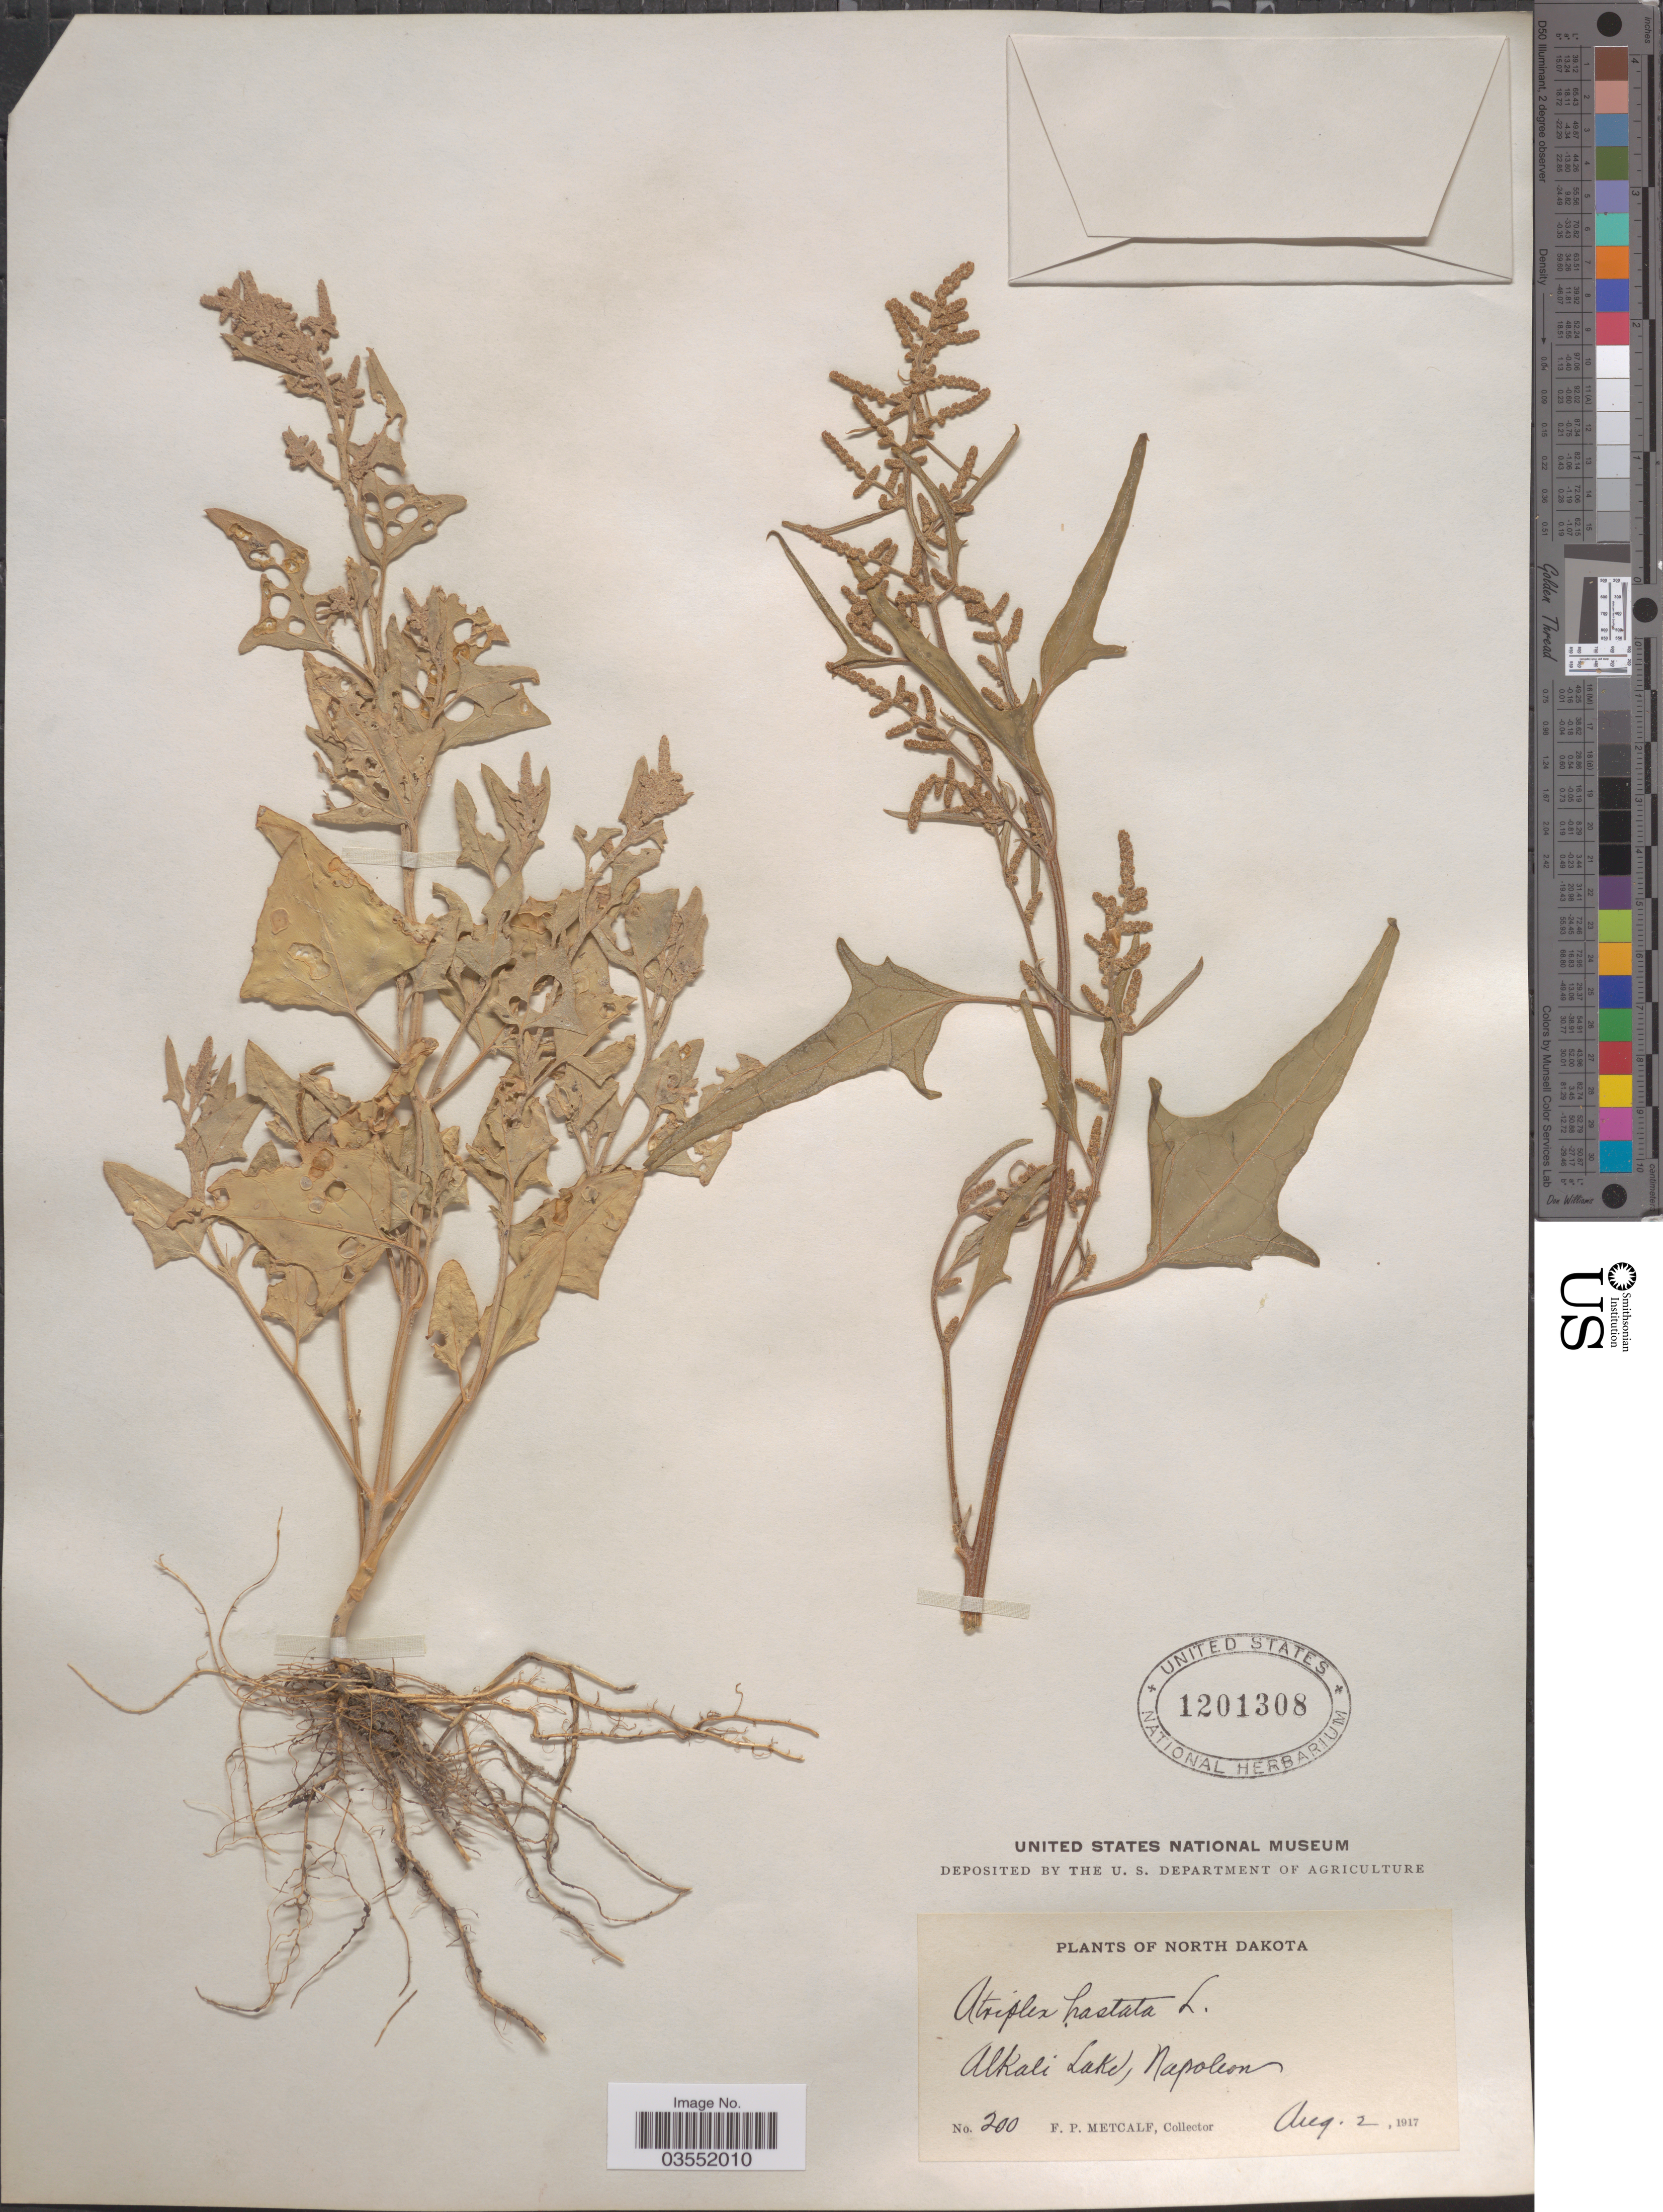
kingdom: Plantae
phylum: Tracheophyta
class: Magnoliopsida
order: Caryophyllales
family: Amaranthaceae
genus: Atriplex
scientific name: Atriplex hastata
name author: L.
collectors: F. Metcalf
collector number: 200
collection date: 1917-08-02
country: United States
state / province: North Dakota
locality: Alkali Lake, Napoleon.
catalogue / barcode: US 1201308